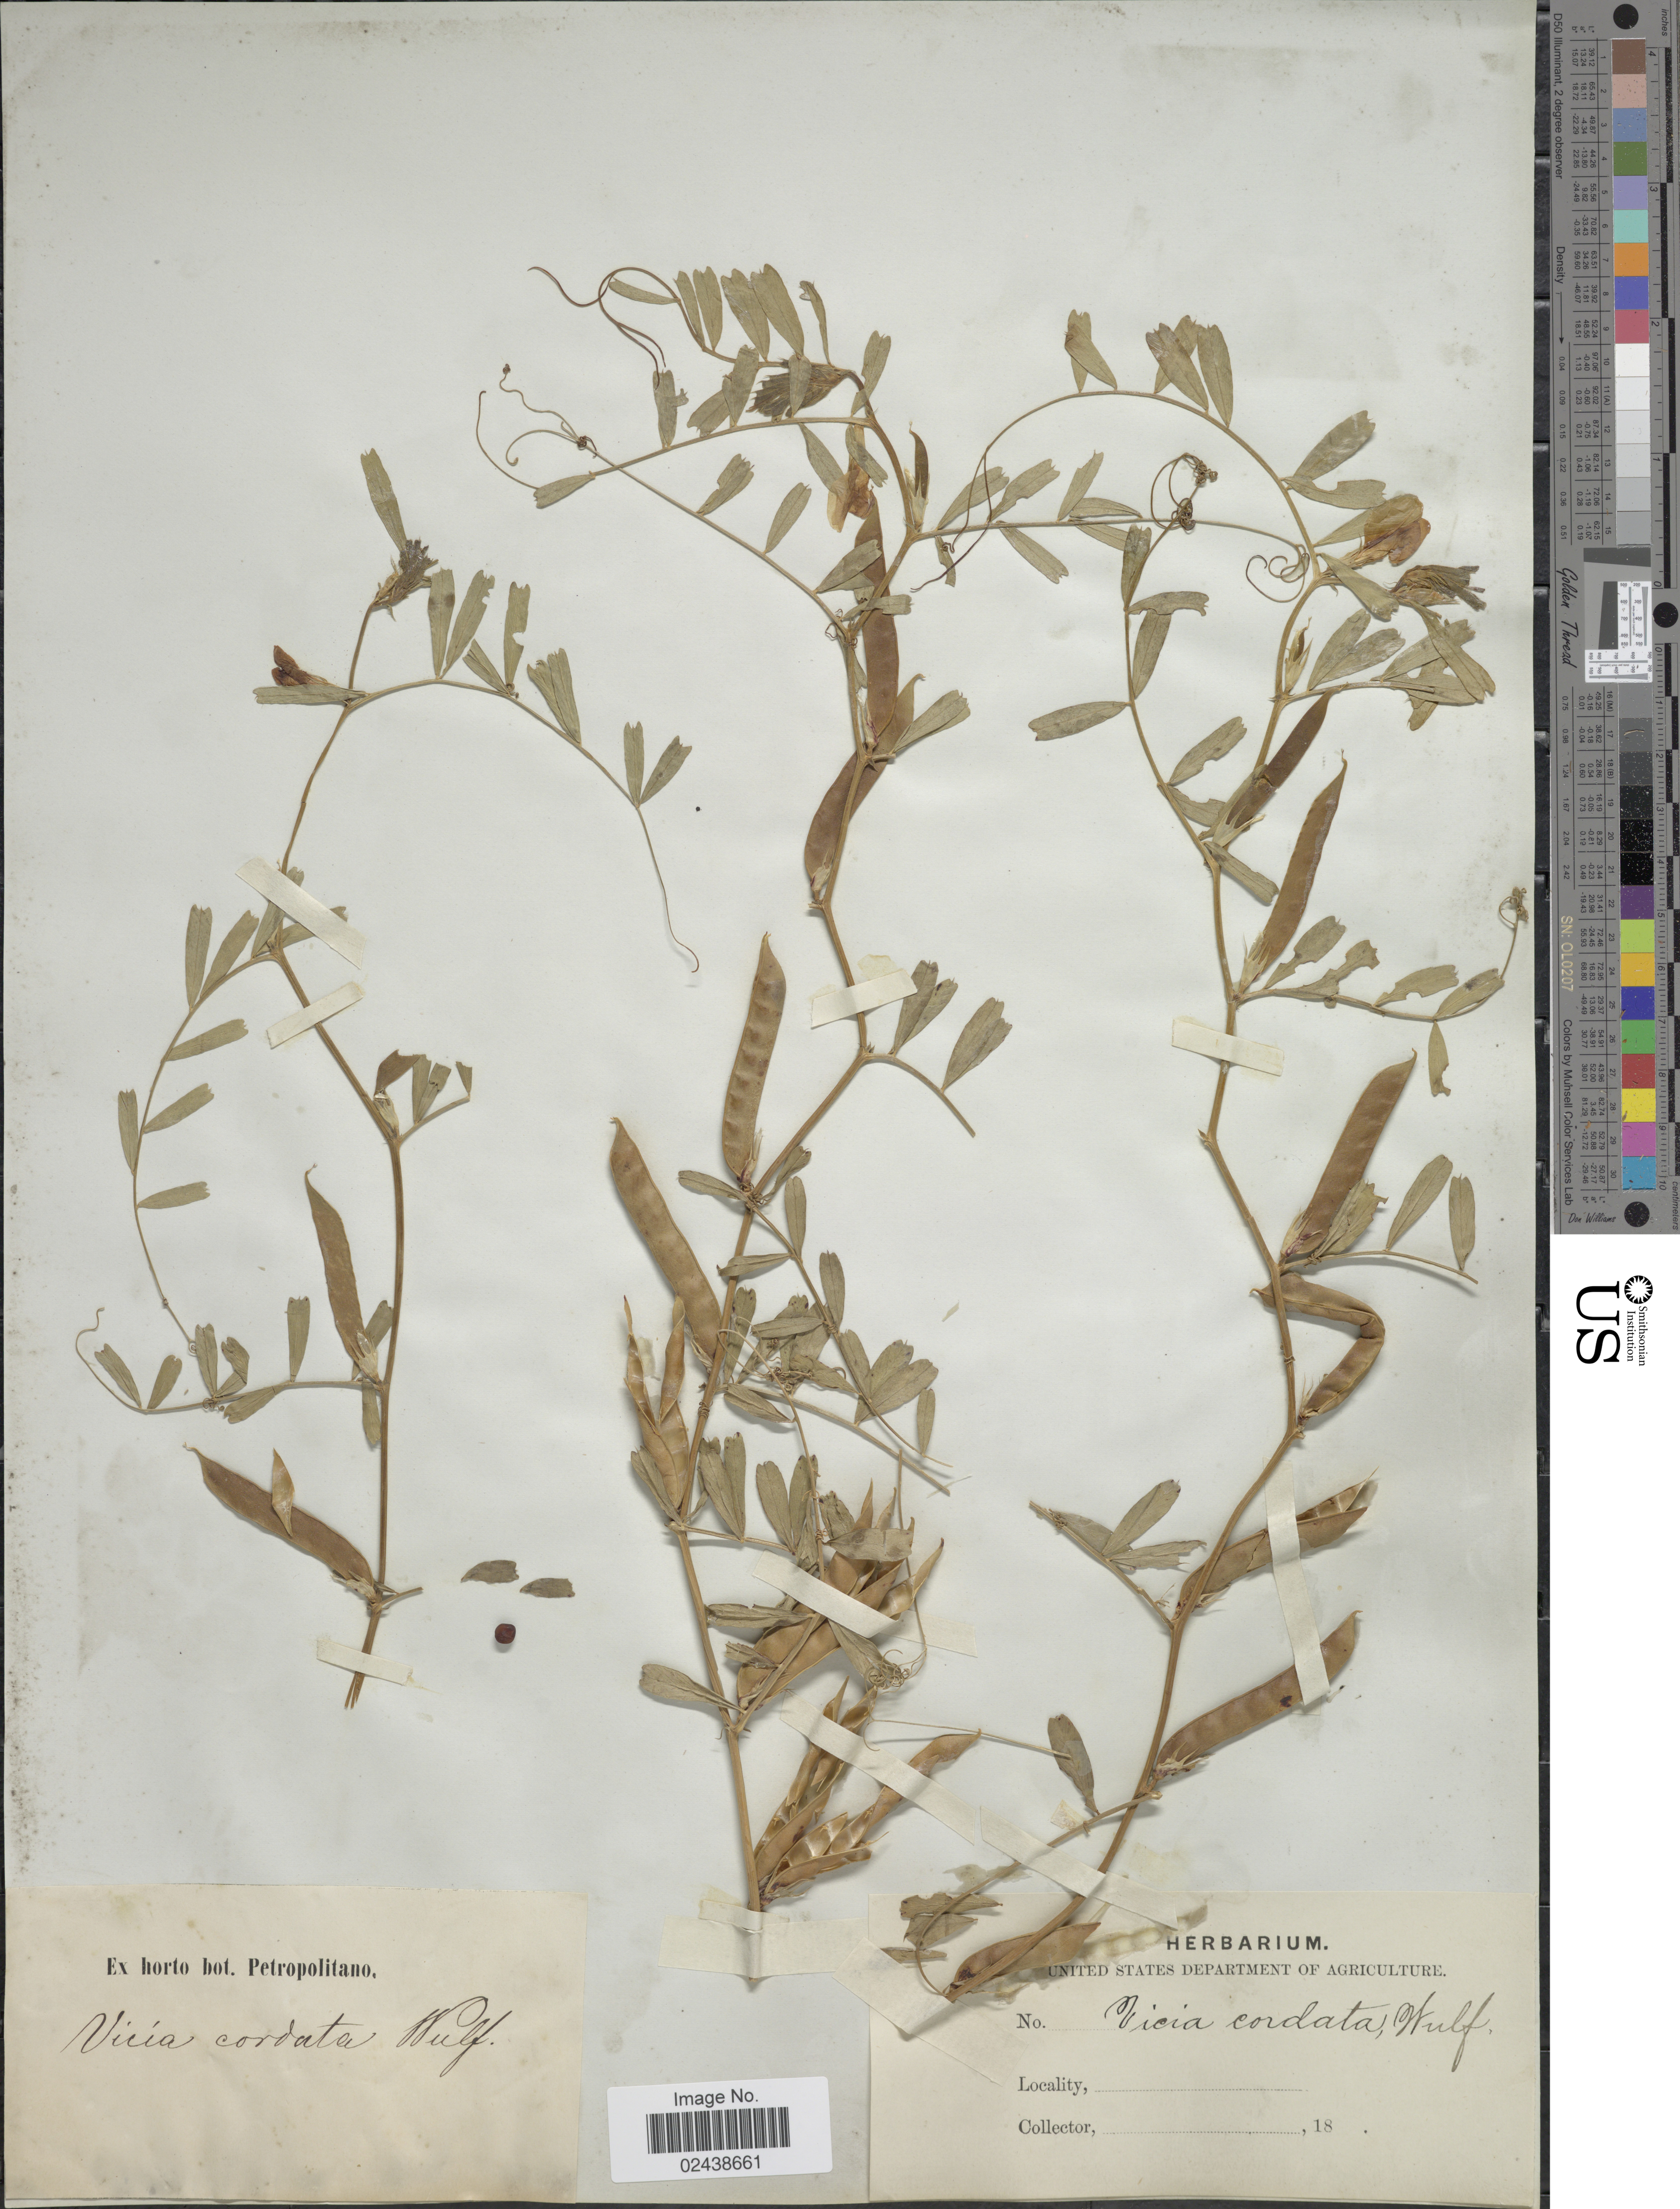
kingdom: Plantae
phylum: Tracheophyta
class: Magnoliopsida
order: Fabales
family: Fabaceae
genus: Vicia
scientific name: Vicia cordata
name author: Hoppe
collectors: ex herb. U. S. Department of Agriculture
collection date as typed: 18